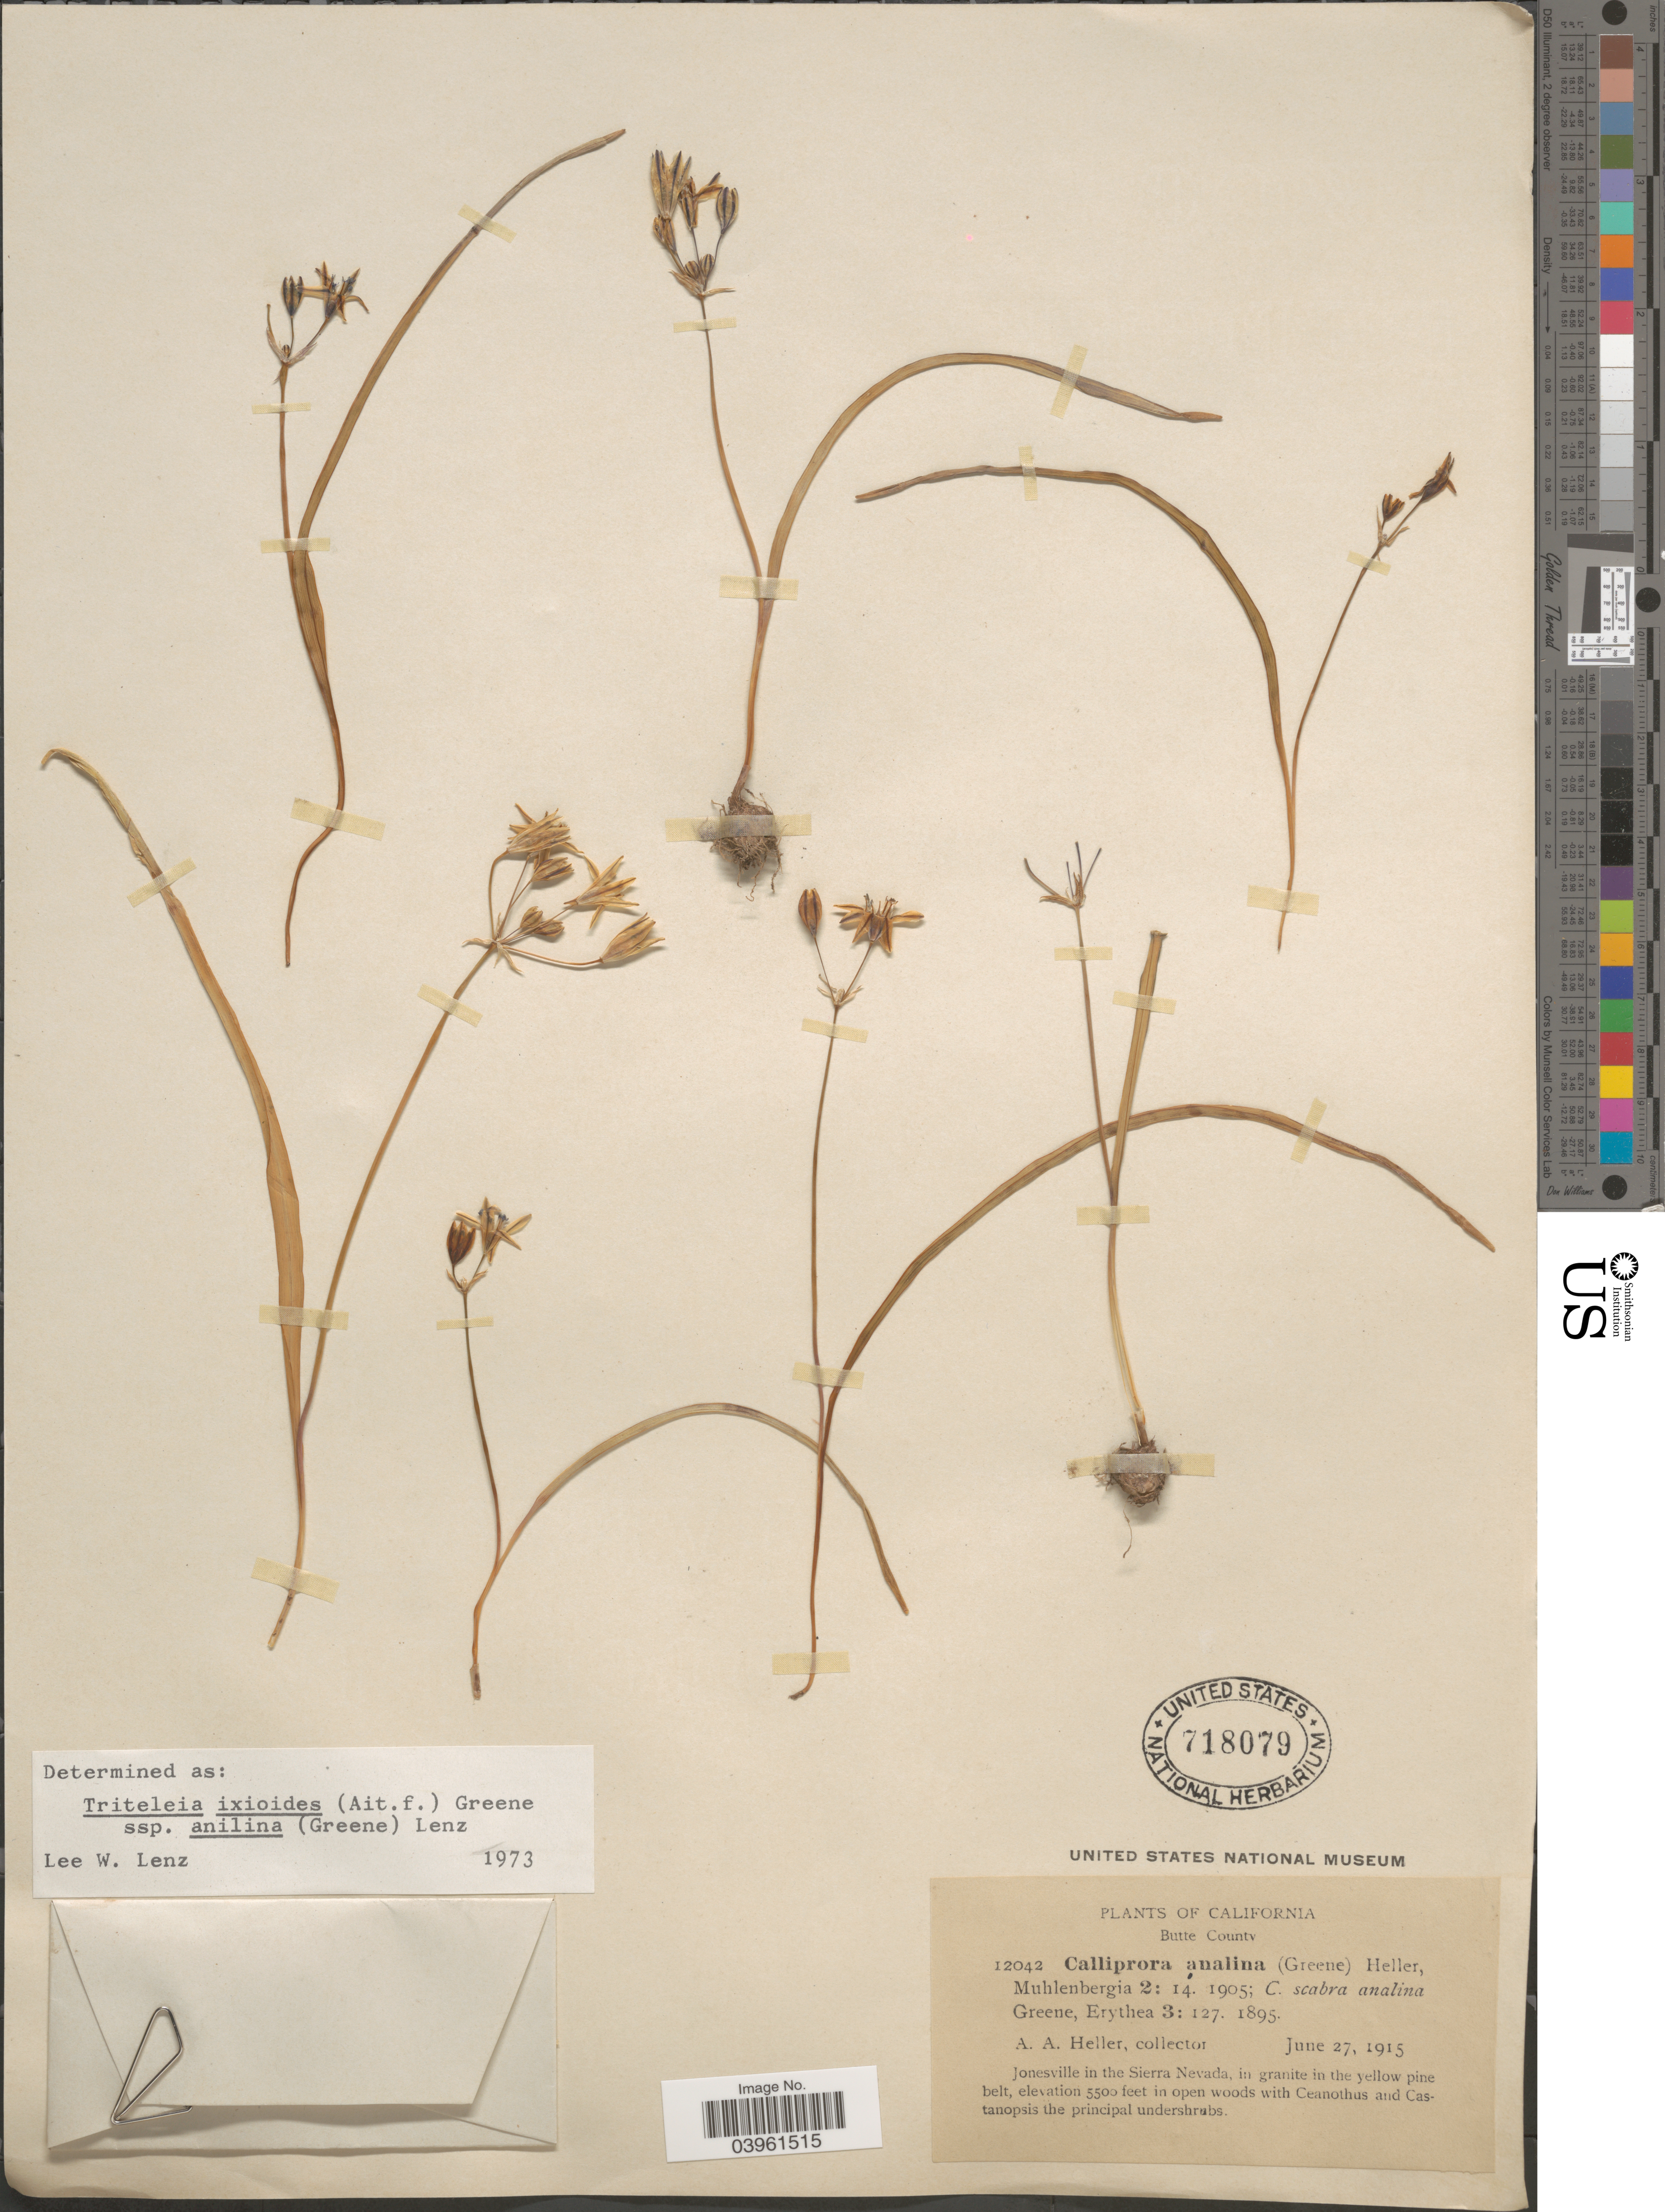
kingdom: Plantae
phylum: Tracheophyta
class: Liliopsida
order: Asparagales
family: Asparagaceae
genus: Triteleia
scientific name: Triteleia ixioides subsp. anilina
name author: (Greene) L.W. Lenz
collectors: A. A. Heller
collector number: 12042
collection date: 1915-06-27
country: United States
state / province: California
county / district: Butte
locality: Butte County. Jonesville in the Sierra Nevada, in granite in the yellow pine belt.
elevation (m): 1676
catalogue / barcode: US 718079